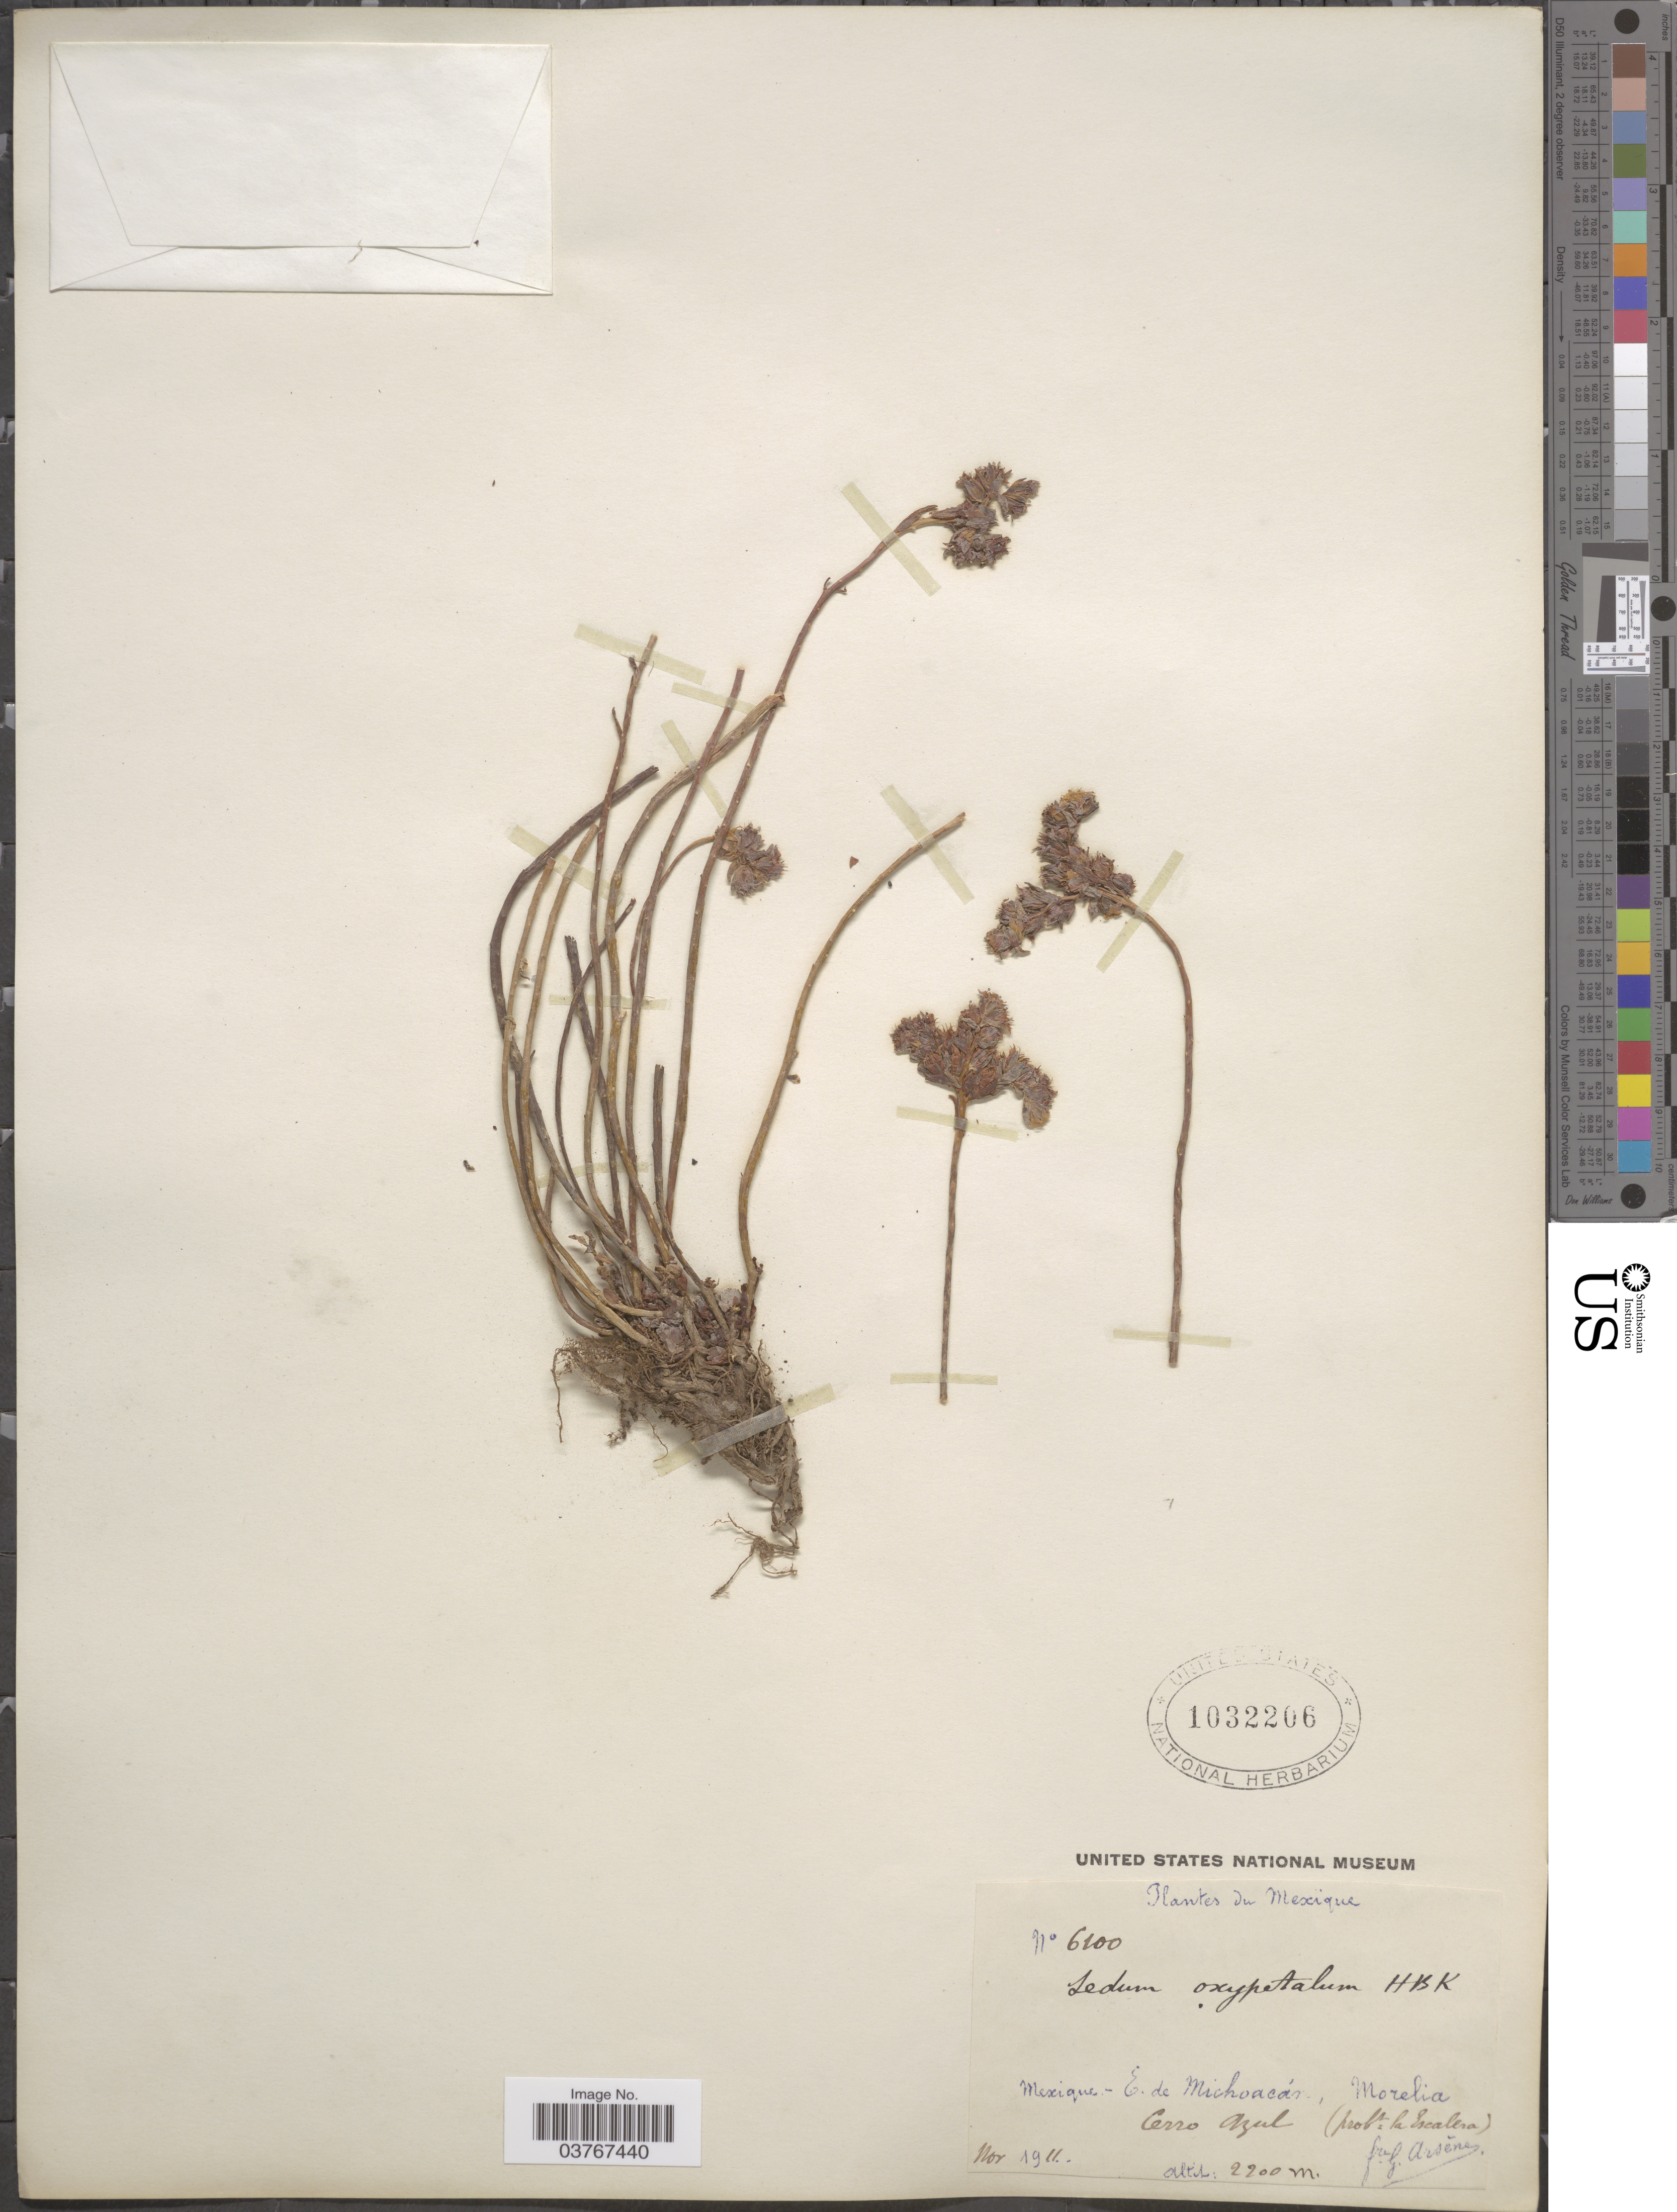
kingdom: Plantae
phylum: Tracheophyta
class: Magnoliopsida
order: Saxifragales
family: Crassulaceae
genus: Sedum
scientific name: Sedum sp.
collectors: Bro. G. Arsène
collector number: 6100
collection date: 1911-11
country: Mexico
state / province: Michoacán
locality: E. de Michoacán, Morelia. Cerro Azul (probs la Escalera).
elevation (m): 2200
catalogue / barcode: US 1032206